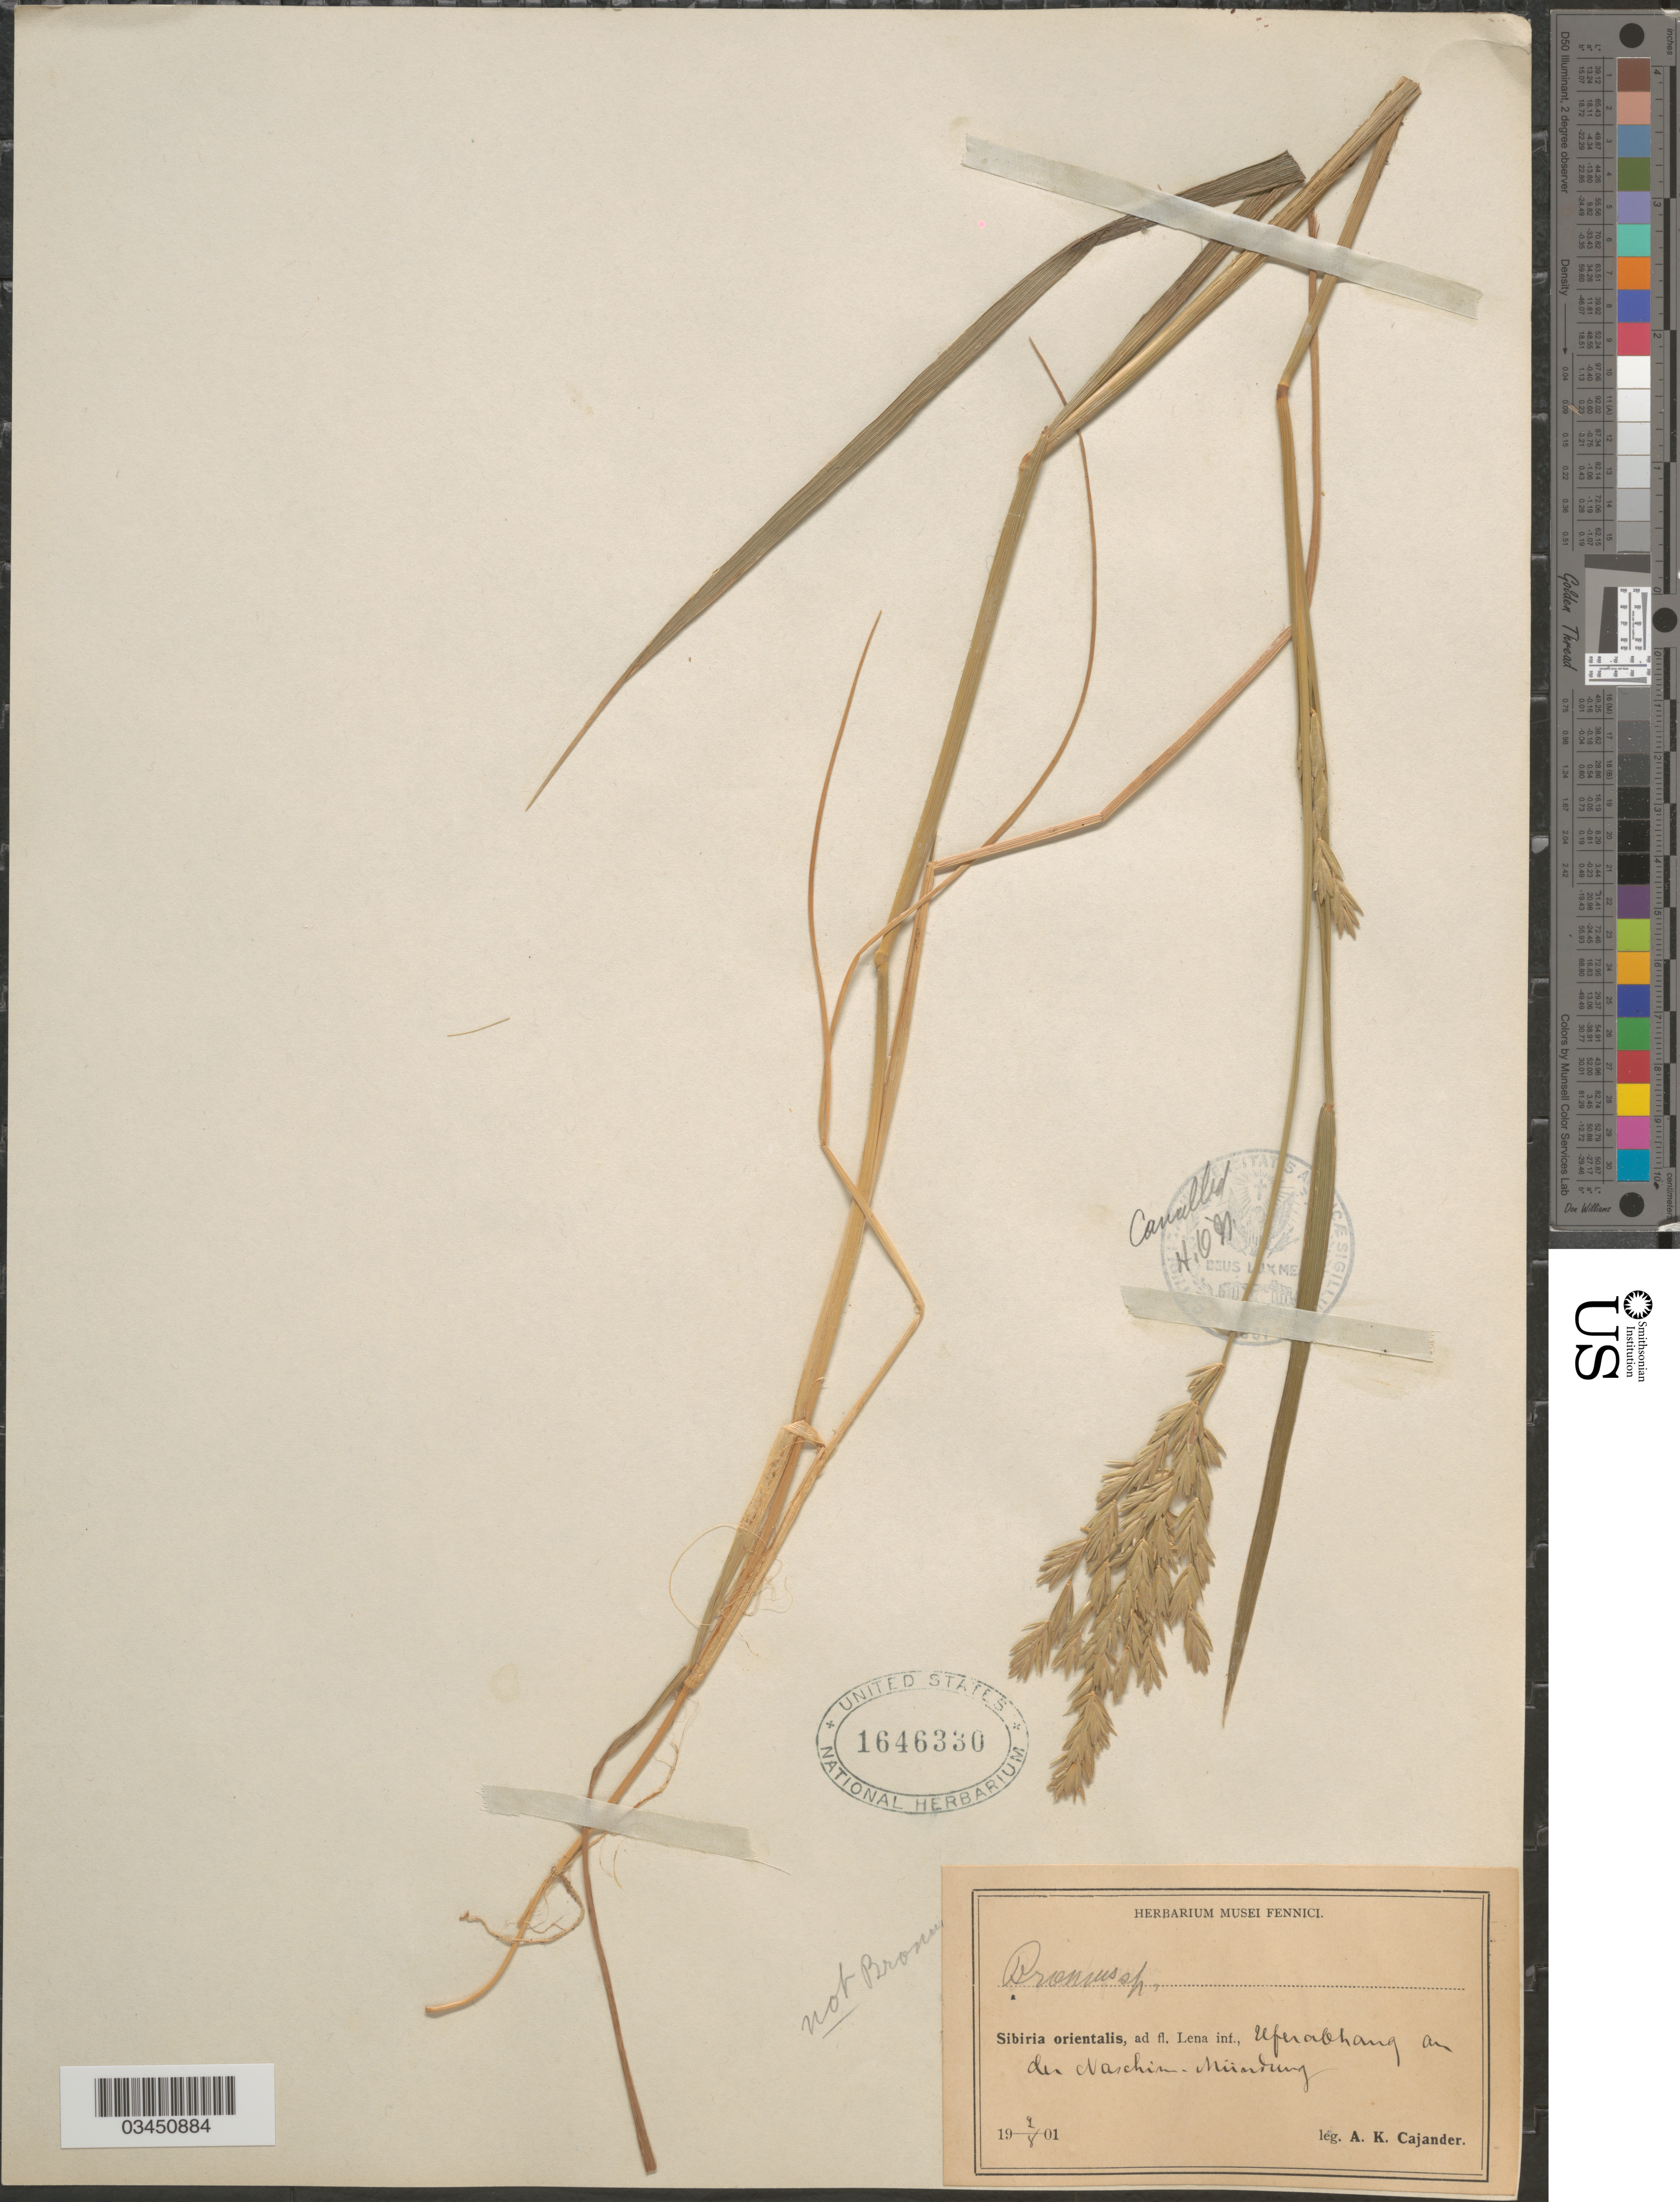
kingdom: Plantae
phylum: Tracheophyta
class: Liliopsida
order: Poales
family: Poaceae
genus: Elymus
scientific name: Elymus sp.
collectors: A. Cajander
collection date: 1901-08-02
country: Russian Federation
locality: Sibiria orientalis, ad fl. Lena inf., Uferabhang an der Naschin-Mündung.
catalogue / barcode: US 1646330